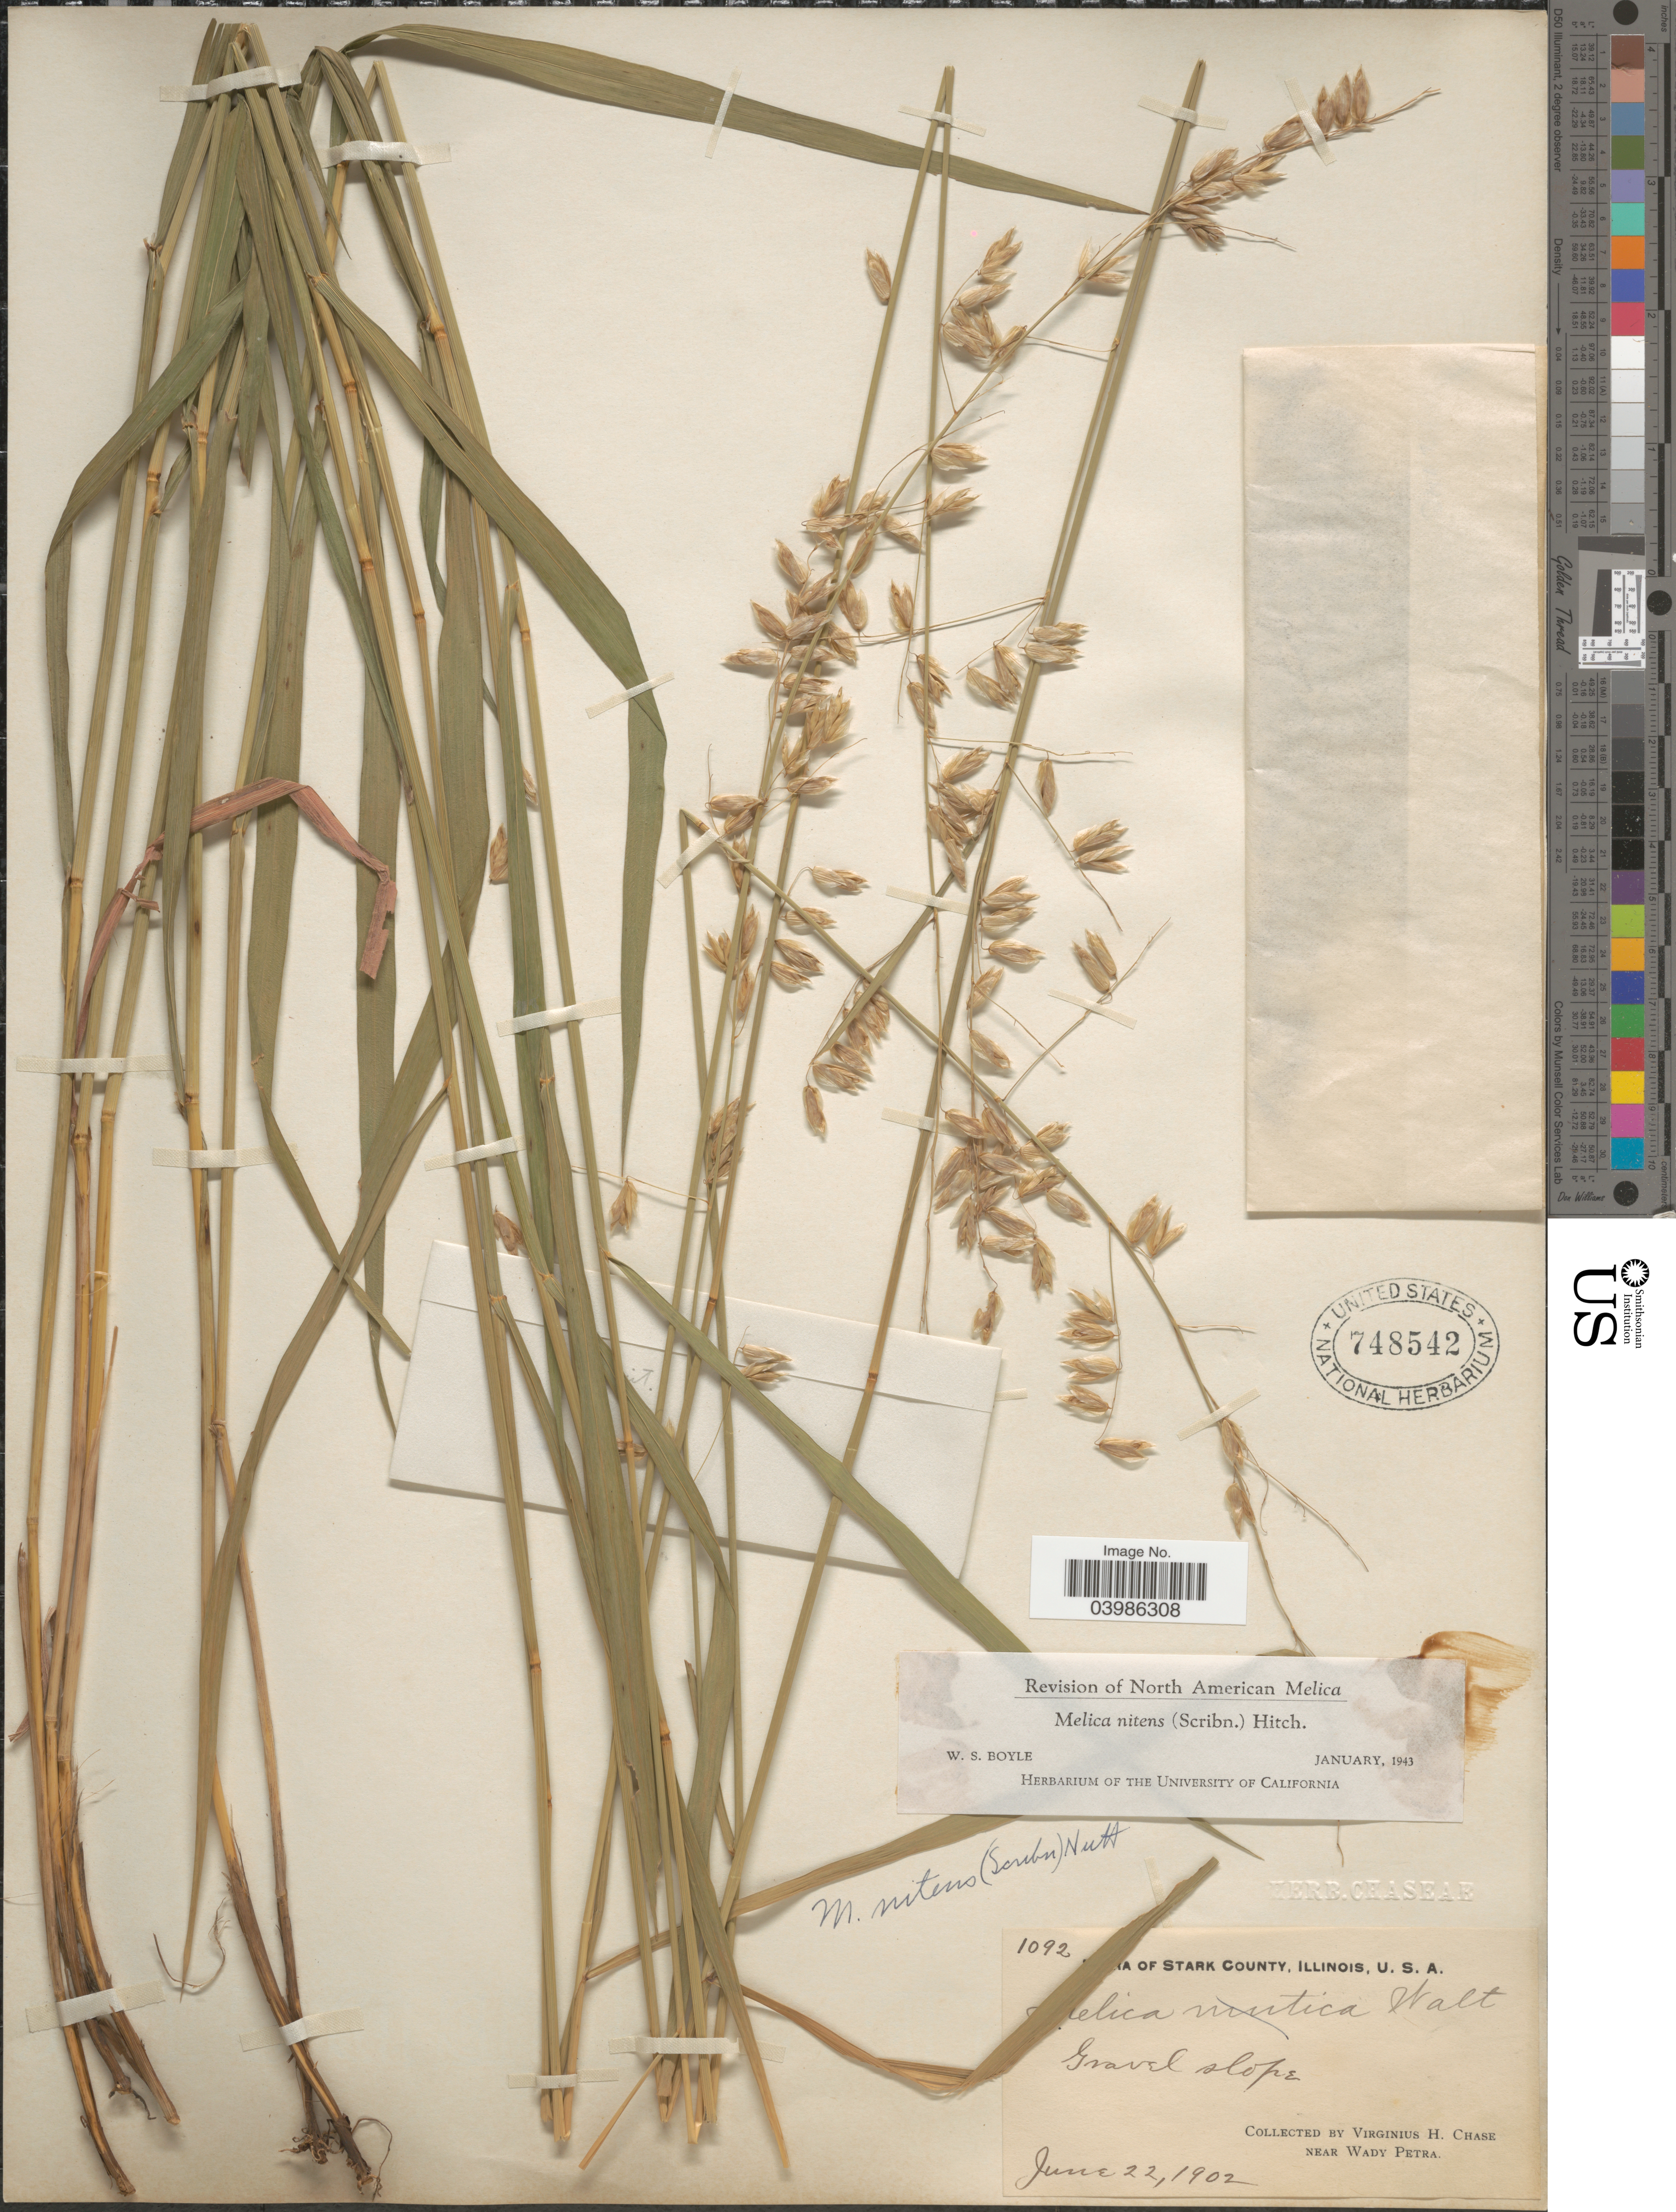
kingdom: Plantae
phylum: Tracheophyta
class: Liliopsida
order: Poales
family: Poaceae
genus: Melica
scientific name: Melica nitens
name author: (Scribn.) Nutt. ex Piper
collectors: V. H. Chase & W. Petra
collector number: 1092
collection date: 1902-06-22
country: United States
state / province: Illinois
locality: Stark County.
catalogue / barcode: US 748542